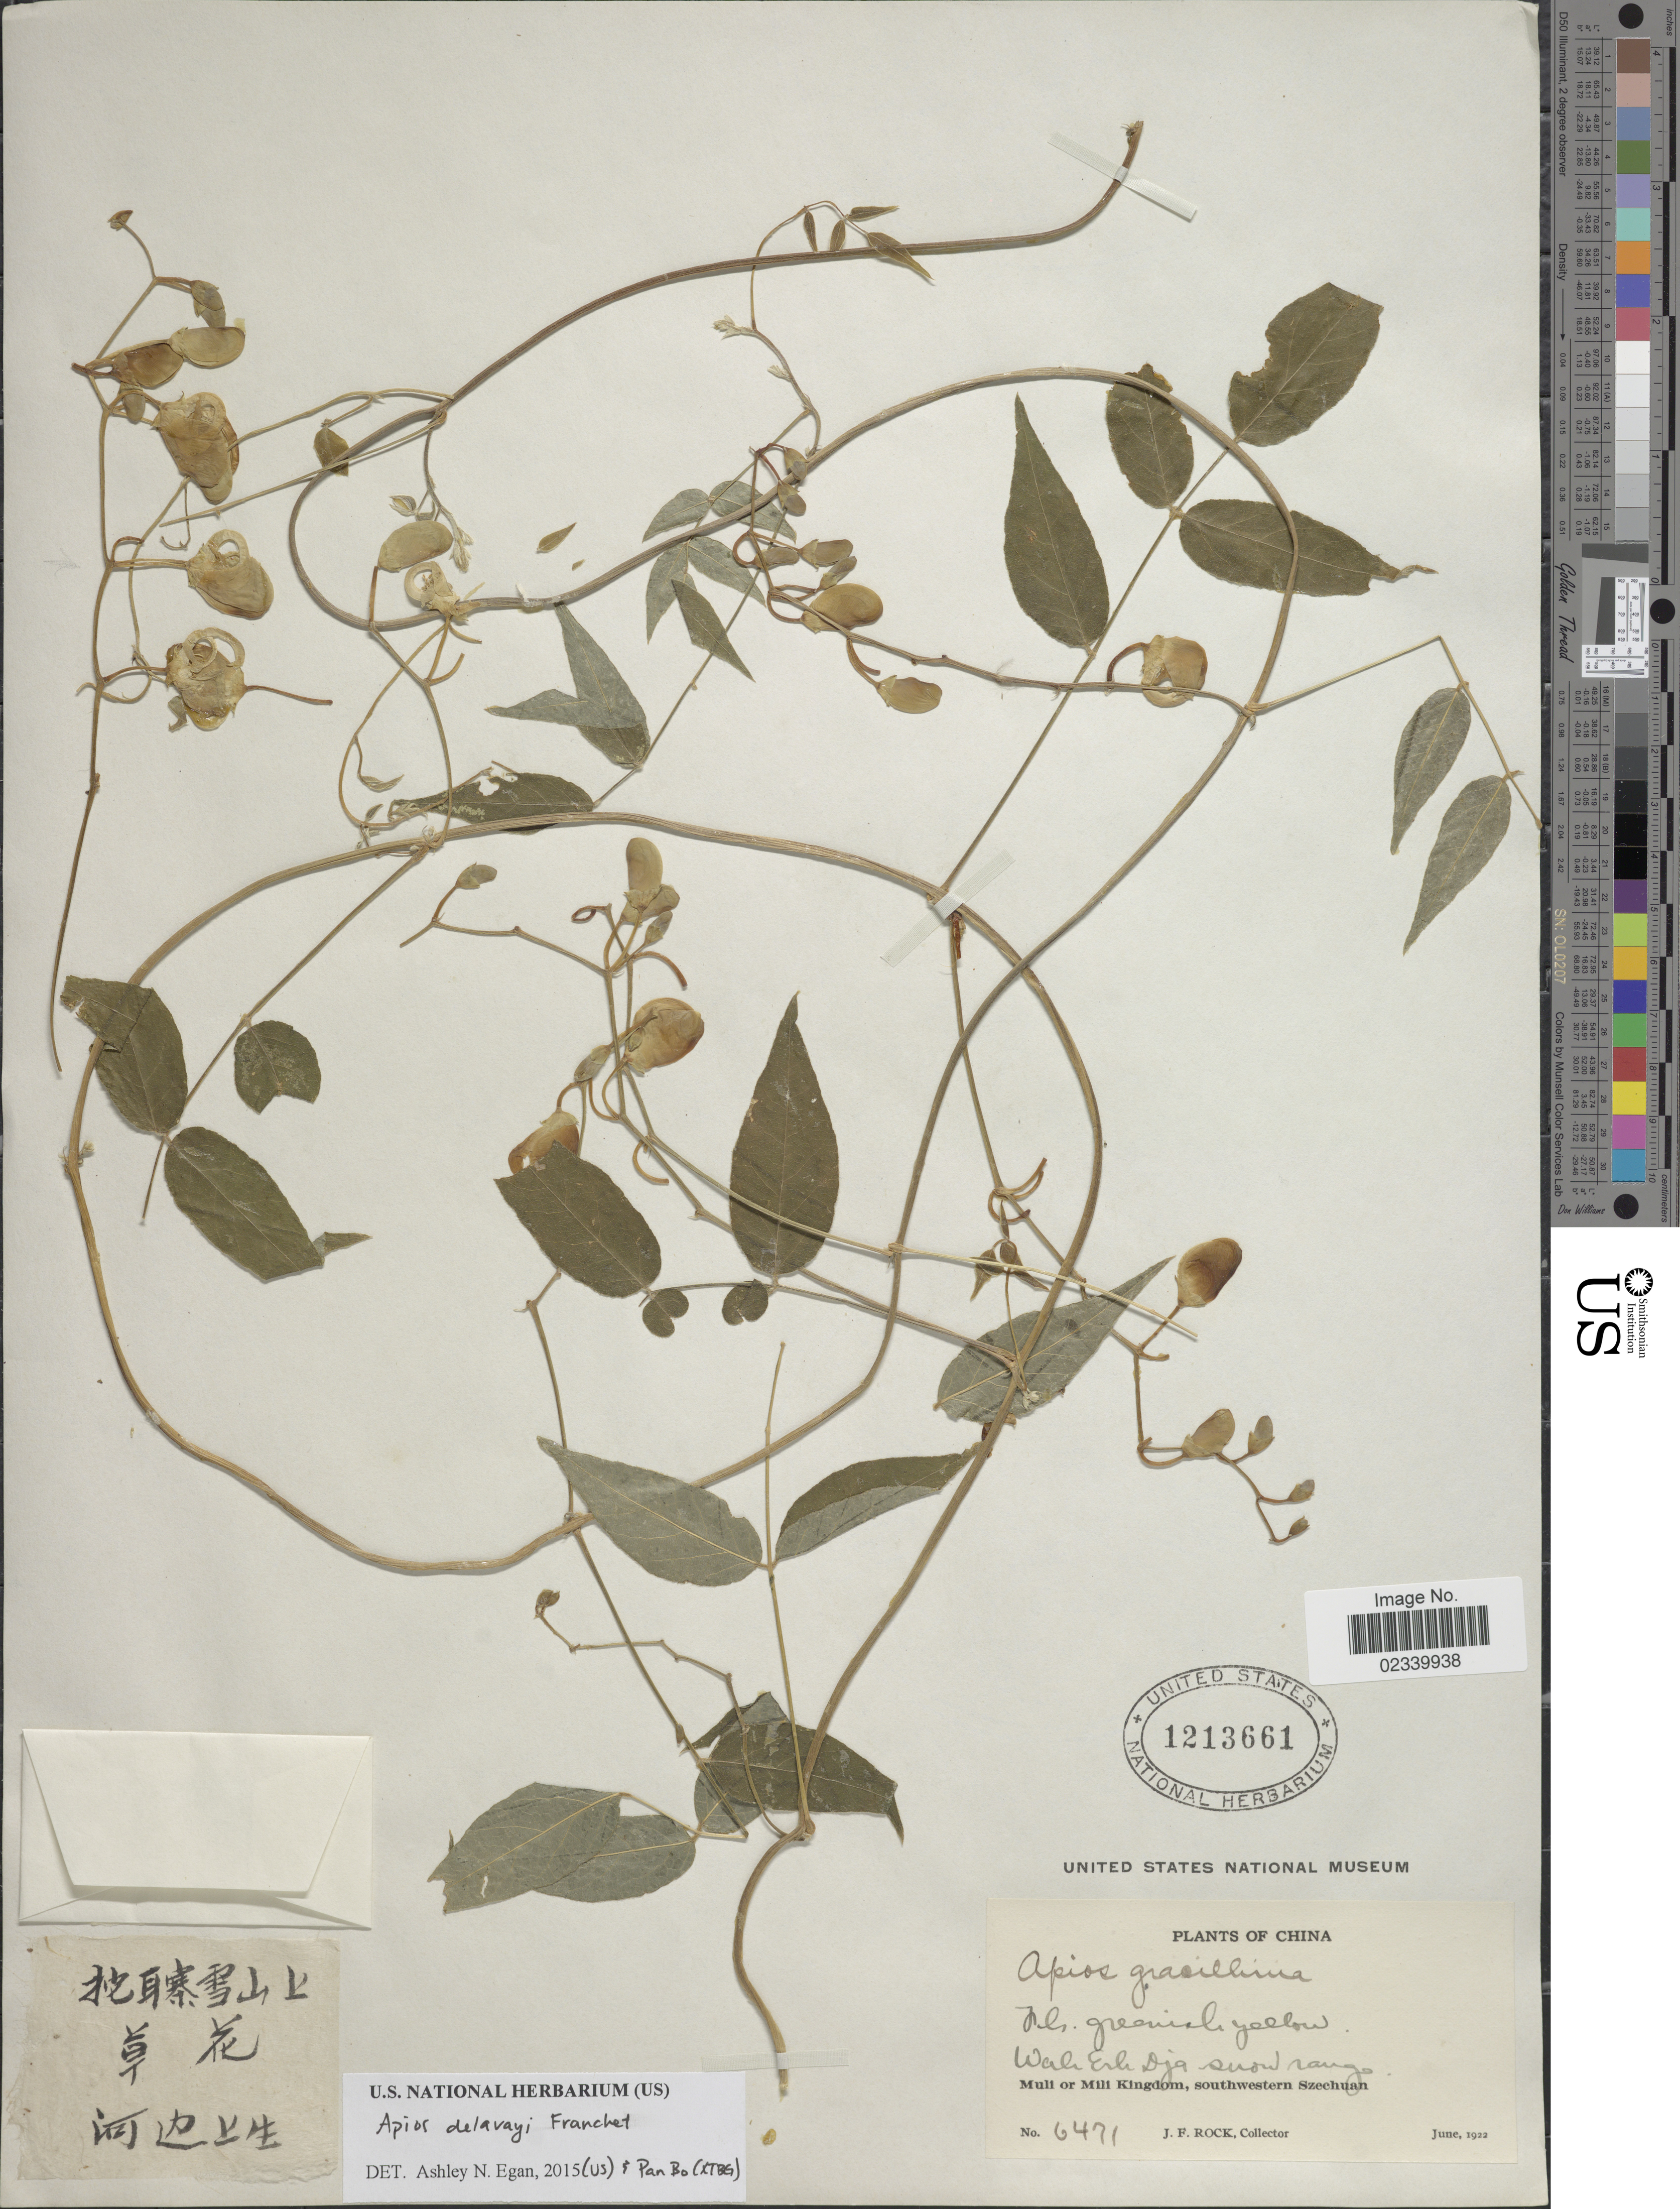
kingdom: Plantae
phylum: Tracheophyta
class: Magnoliopsida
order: Fabales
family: Fabaceae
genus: Apios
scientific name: Apios delavayi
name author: Franch.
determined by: Egan, Ashley N., (US), Smithsonian Institution - National Museum of Natural History (UNITED STATES)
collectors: J. Rock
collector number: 6471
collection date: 1922-06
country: China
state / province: Sichuan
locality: Wah Erk Dja snow range, Muli or Mili Kingdom, southwestern Szechuan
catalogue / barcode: US 1213661